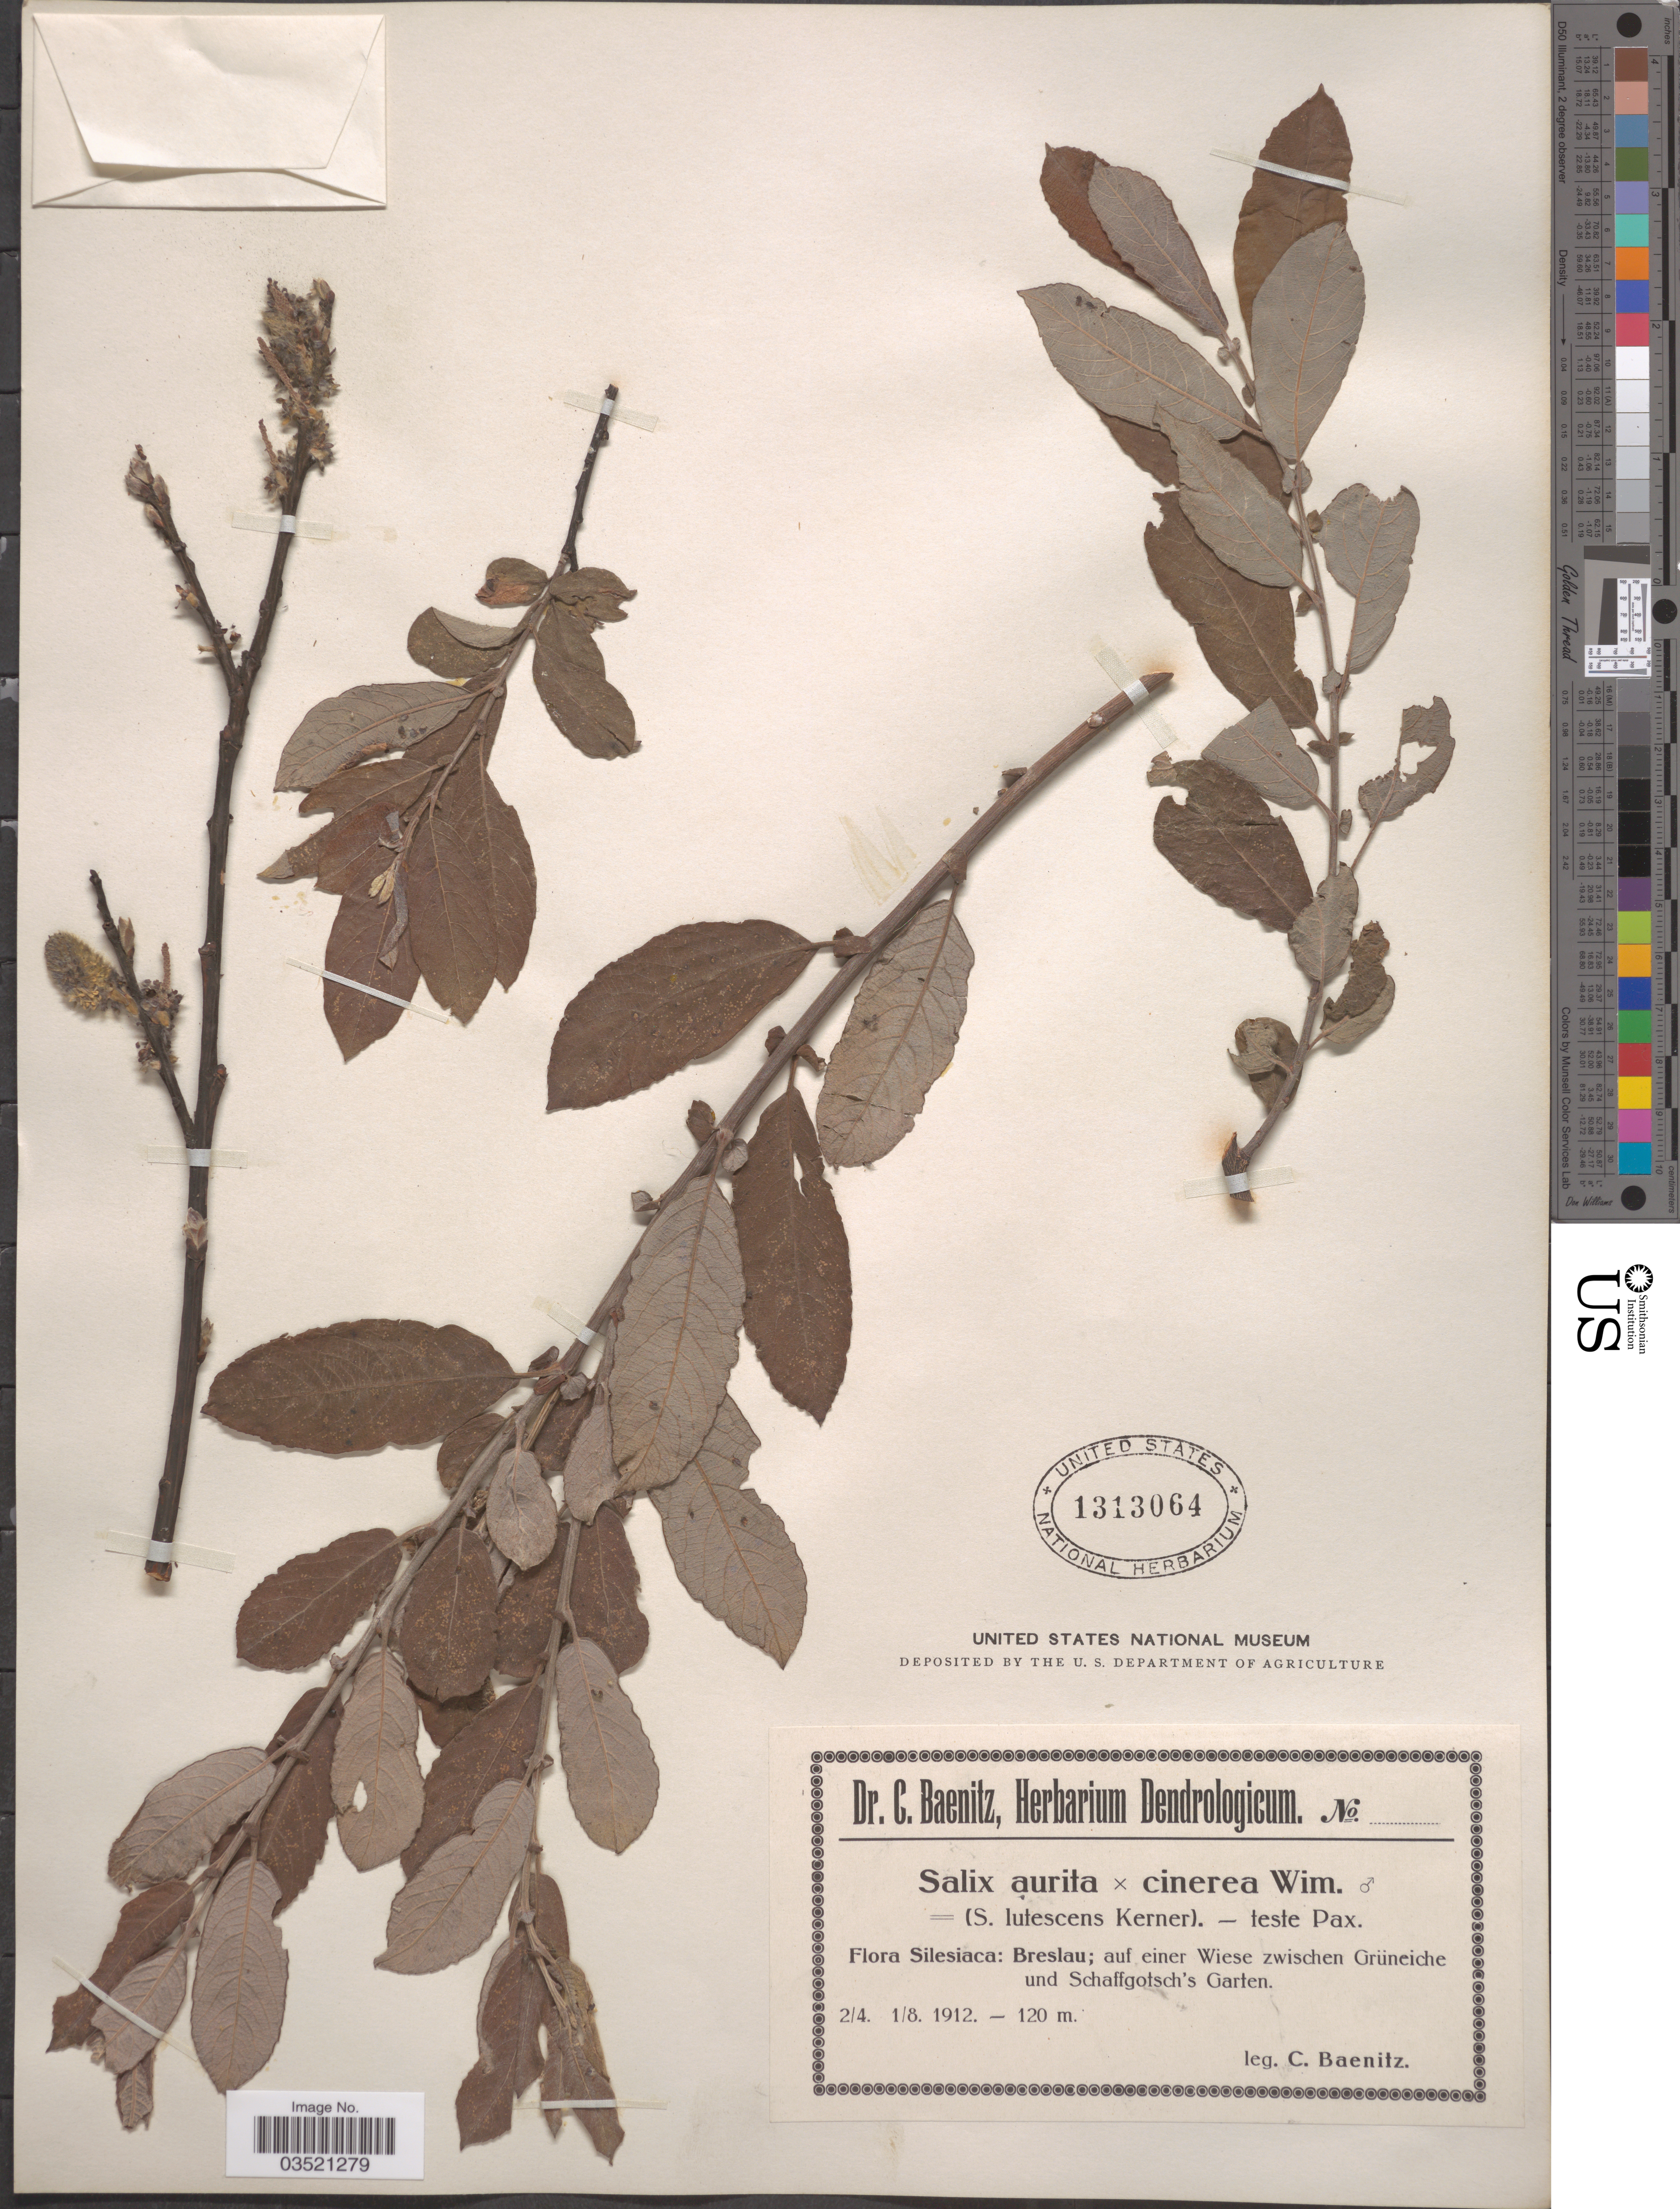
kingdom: Plantae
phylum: Tracheophyta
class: Magnoliopsida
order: Malpighiales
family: Salicaceae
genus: Salix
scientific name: Salix aurita x S. cinerea L.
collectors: C. G. Baenitz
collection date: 1912-04-02/1912-08-01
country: Poland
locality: Silesiaca: Breslau; auf einer Wiese zwischen Grüneiche und Schaffgotsch's Garten.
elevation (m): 120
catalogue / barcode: US 1313064